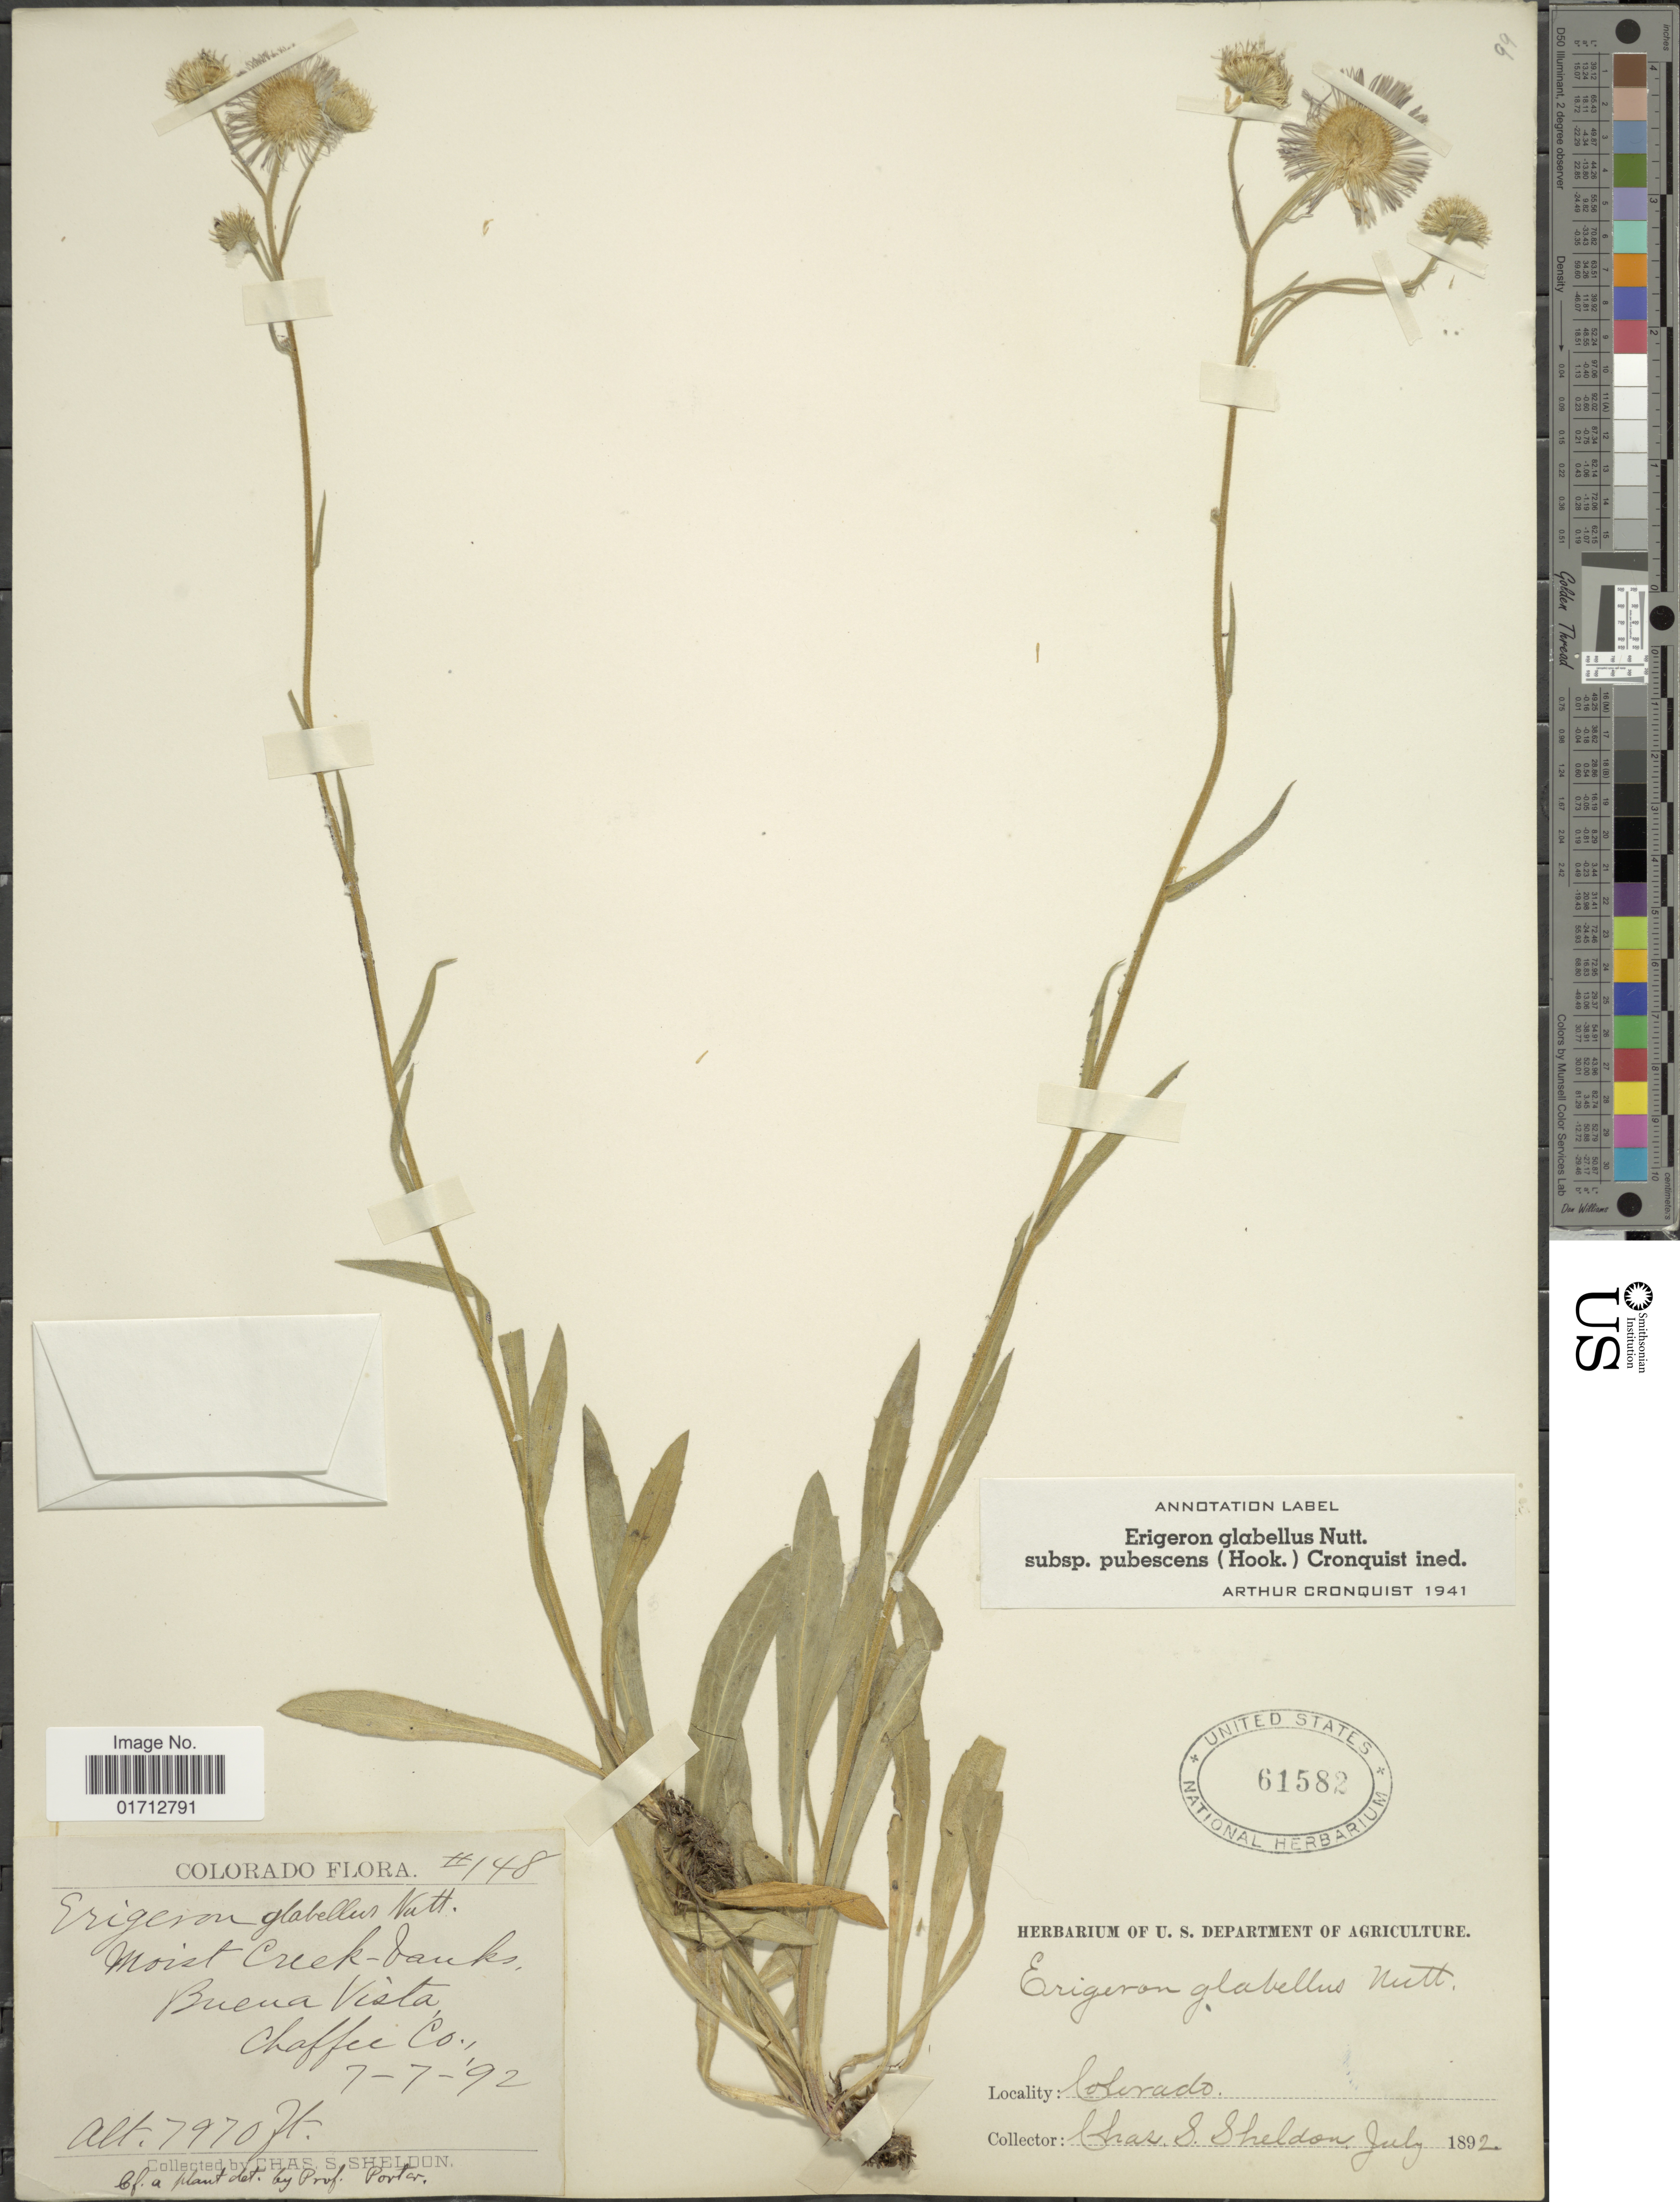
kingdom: Plantae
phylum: Tracheophyta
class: Magnoliopsida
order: Asterales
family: Asteraceae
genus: Erigeron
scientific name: Erigeron glabellus subsp. pubescens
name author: (Hook.) Cronq.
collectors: C. S. Sheldon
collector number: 148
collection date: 1892-07-07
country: United States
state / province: Colorado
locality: Buena Vista, Chaffee Co.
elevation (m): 2429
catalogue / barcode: US 61582